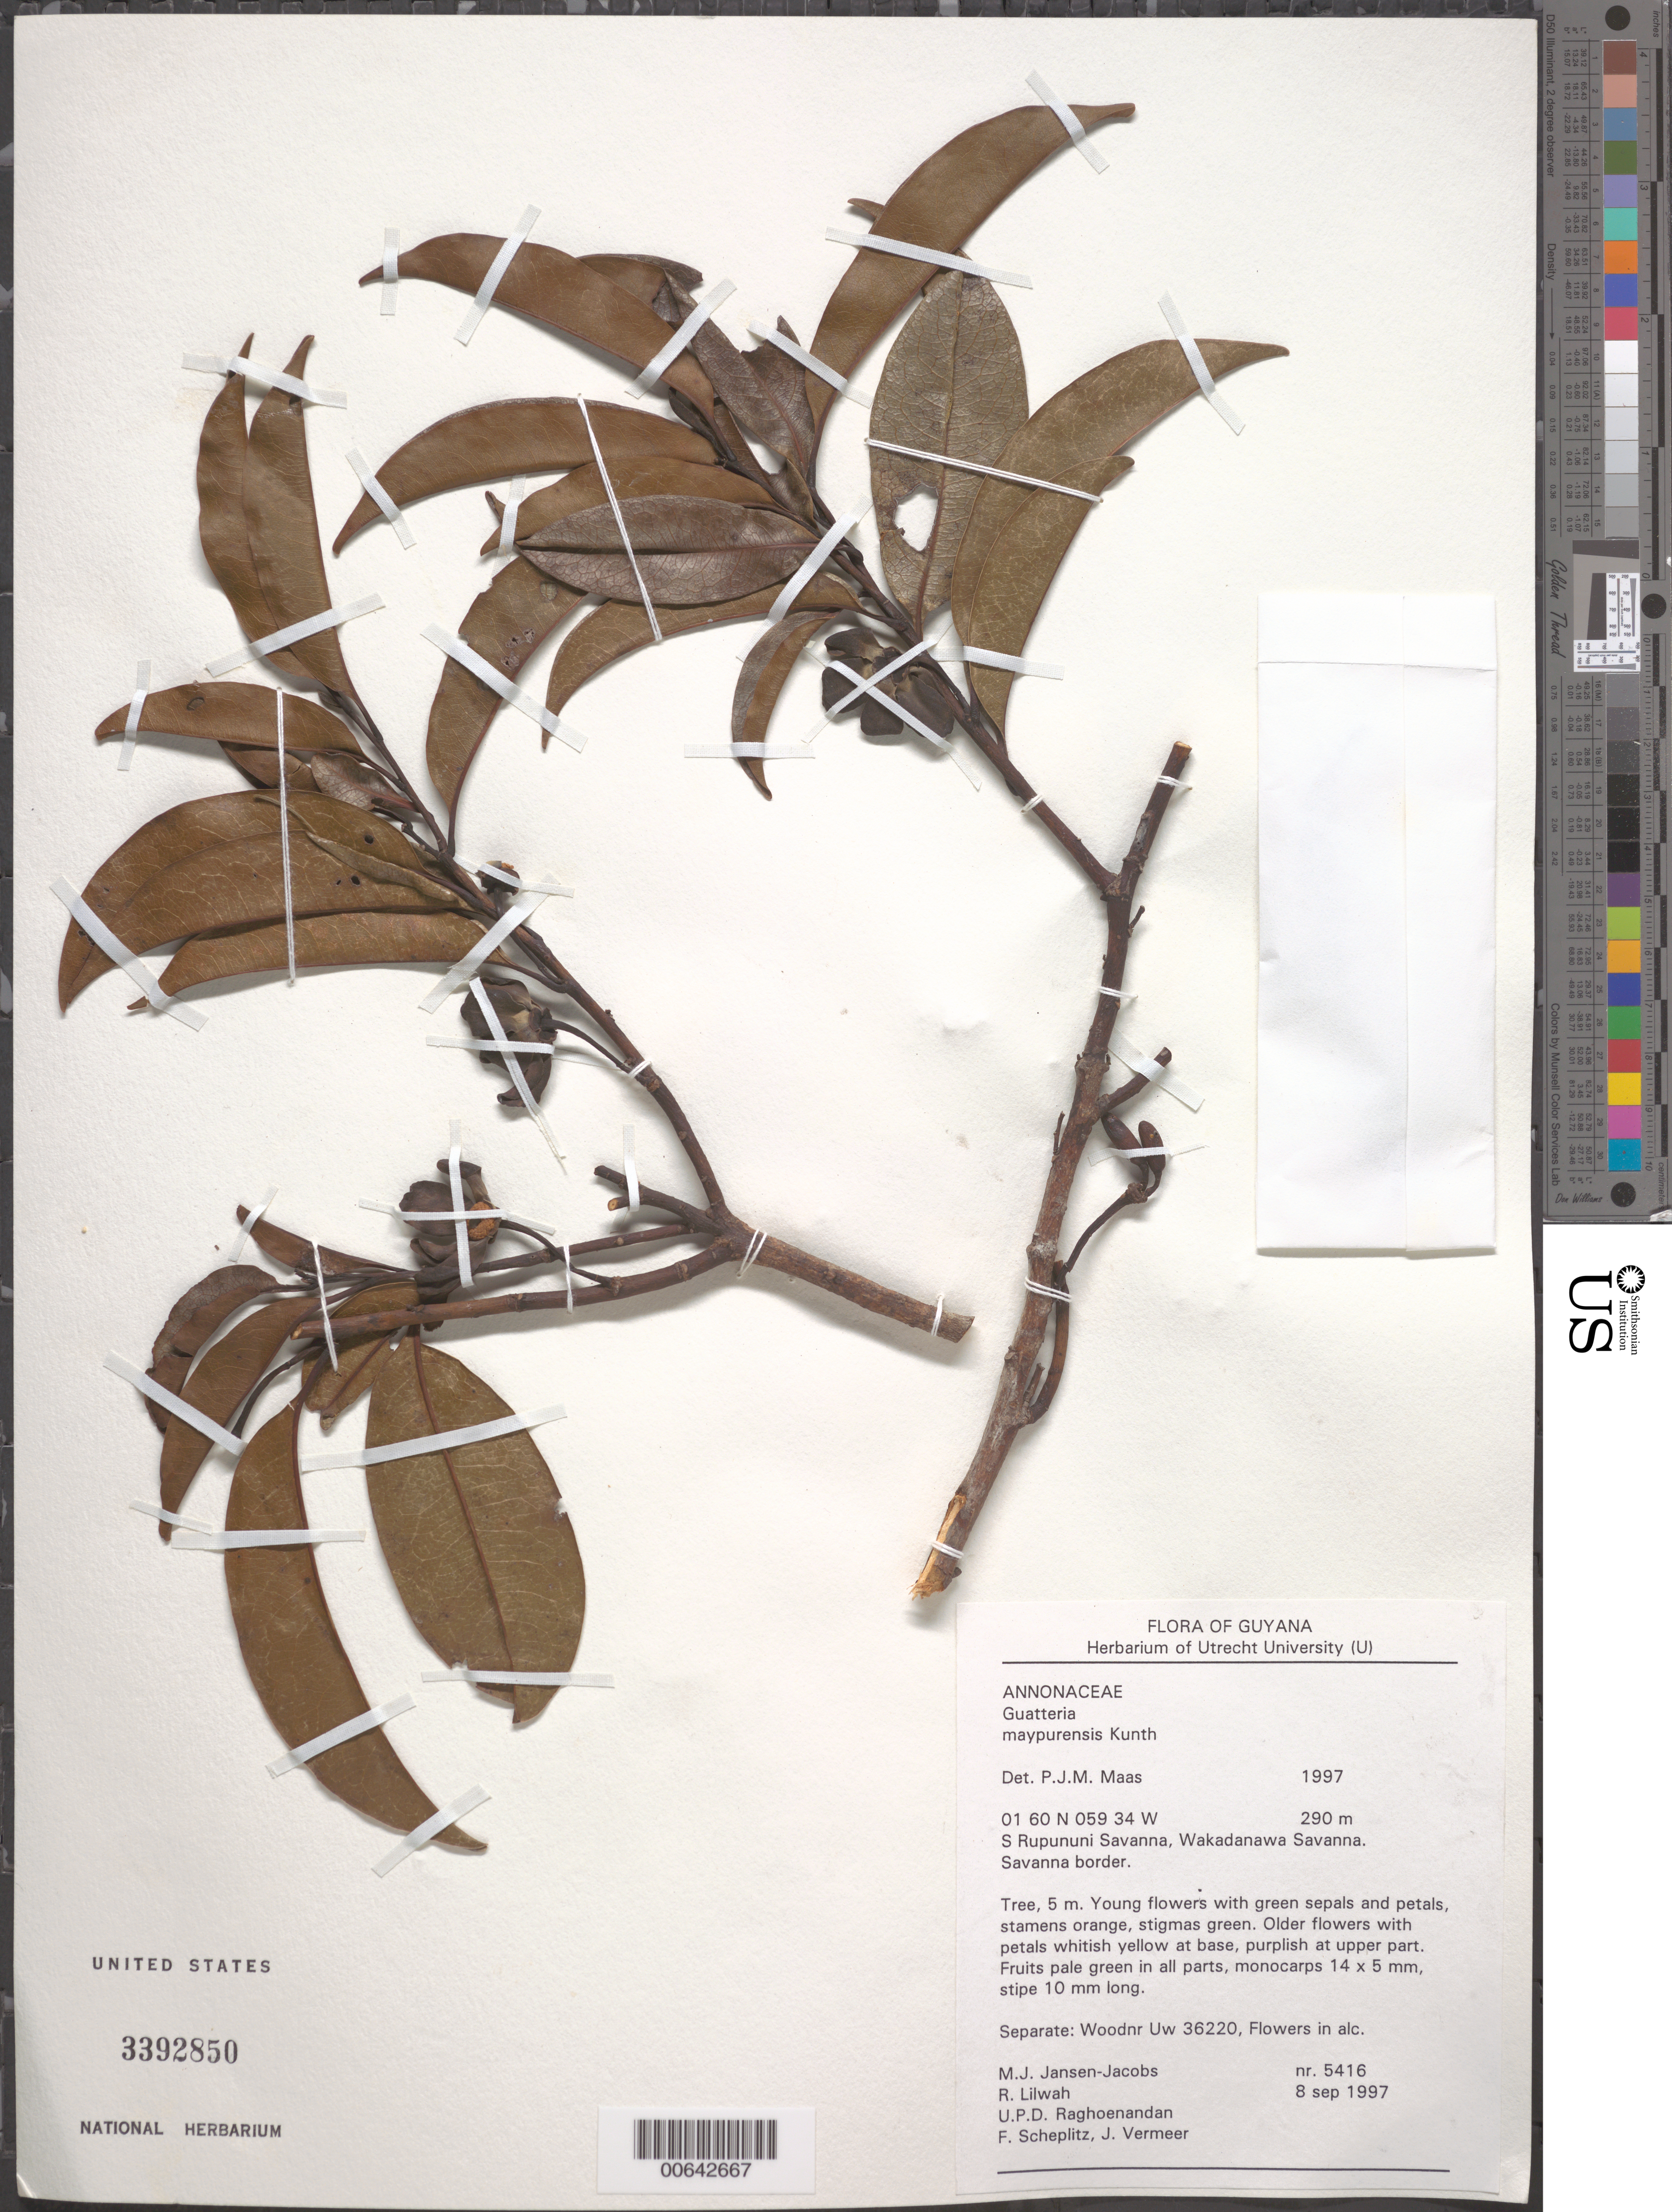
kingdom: Plantae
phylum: Tracheophyta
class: Magnoliopsida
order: Magnoliales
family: Annonaceae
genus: Guatteria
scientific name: Guatteria maypurensis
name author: Kunth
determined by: Maas, Paul J. M.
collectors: M. J. Jansen-Jacobs, R. Lilwah, U. Raghoenandan, F. Scheplitz & J. Vermeer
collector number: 5416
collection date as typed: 8-Sep-97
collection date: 1997-09-08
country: Guyana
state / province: U. Takutu-U. Essequibo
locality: S. Rupununi savanna, Wakadanawa Savanna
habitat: Savanna border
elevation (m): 290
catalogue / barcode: US 3392850